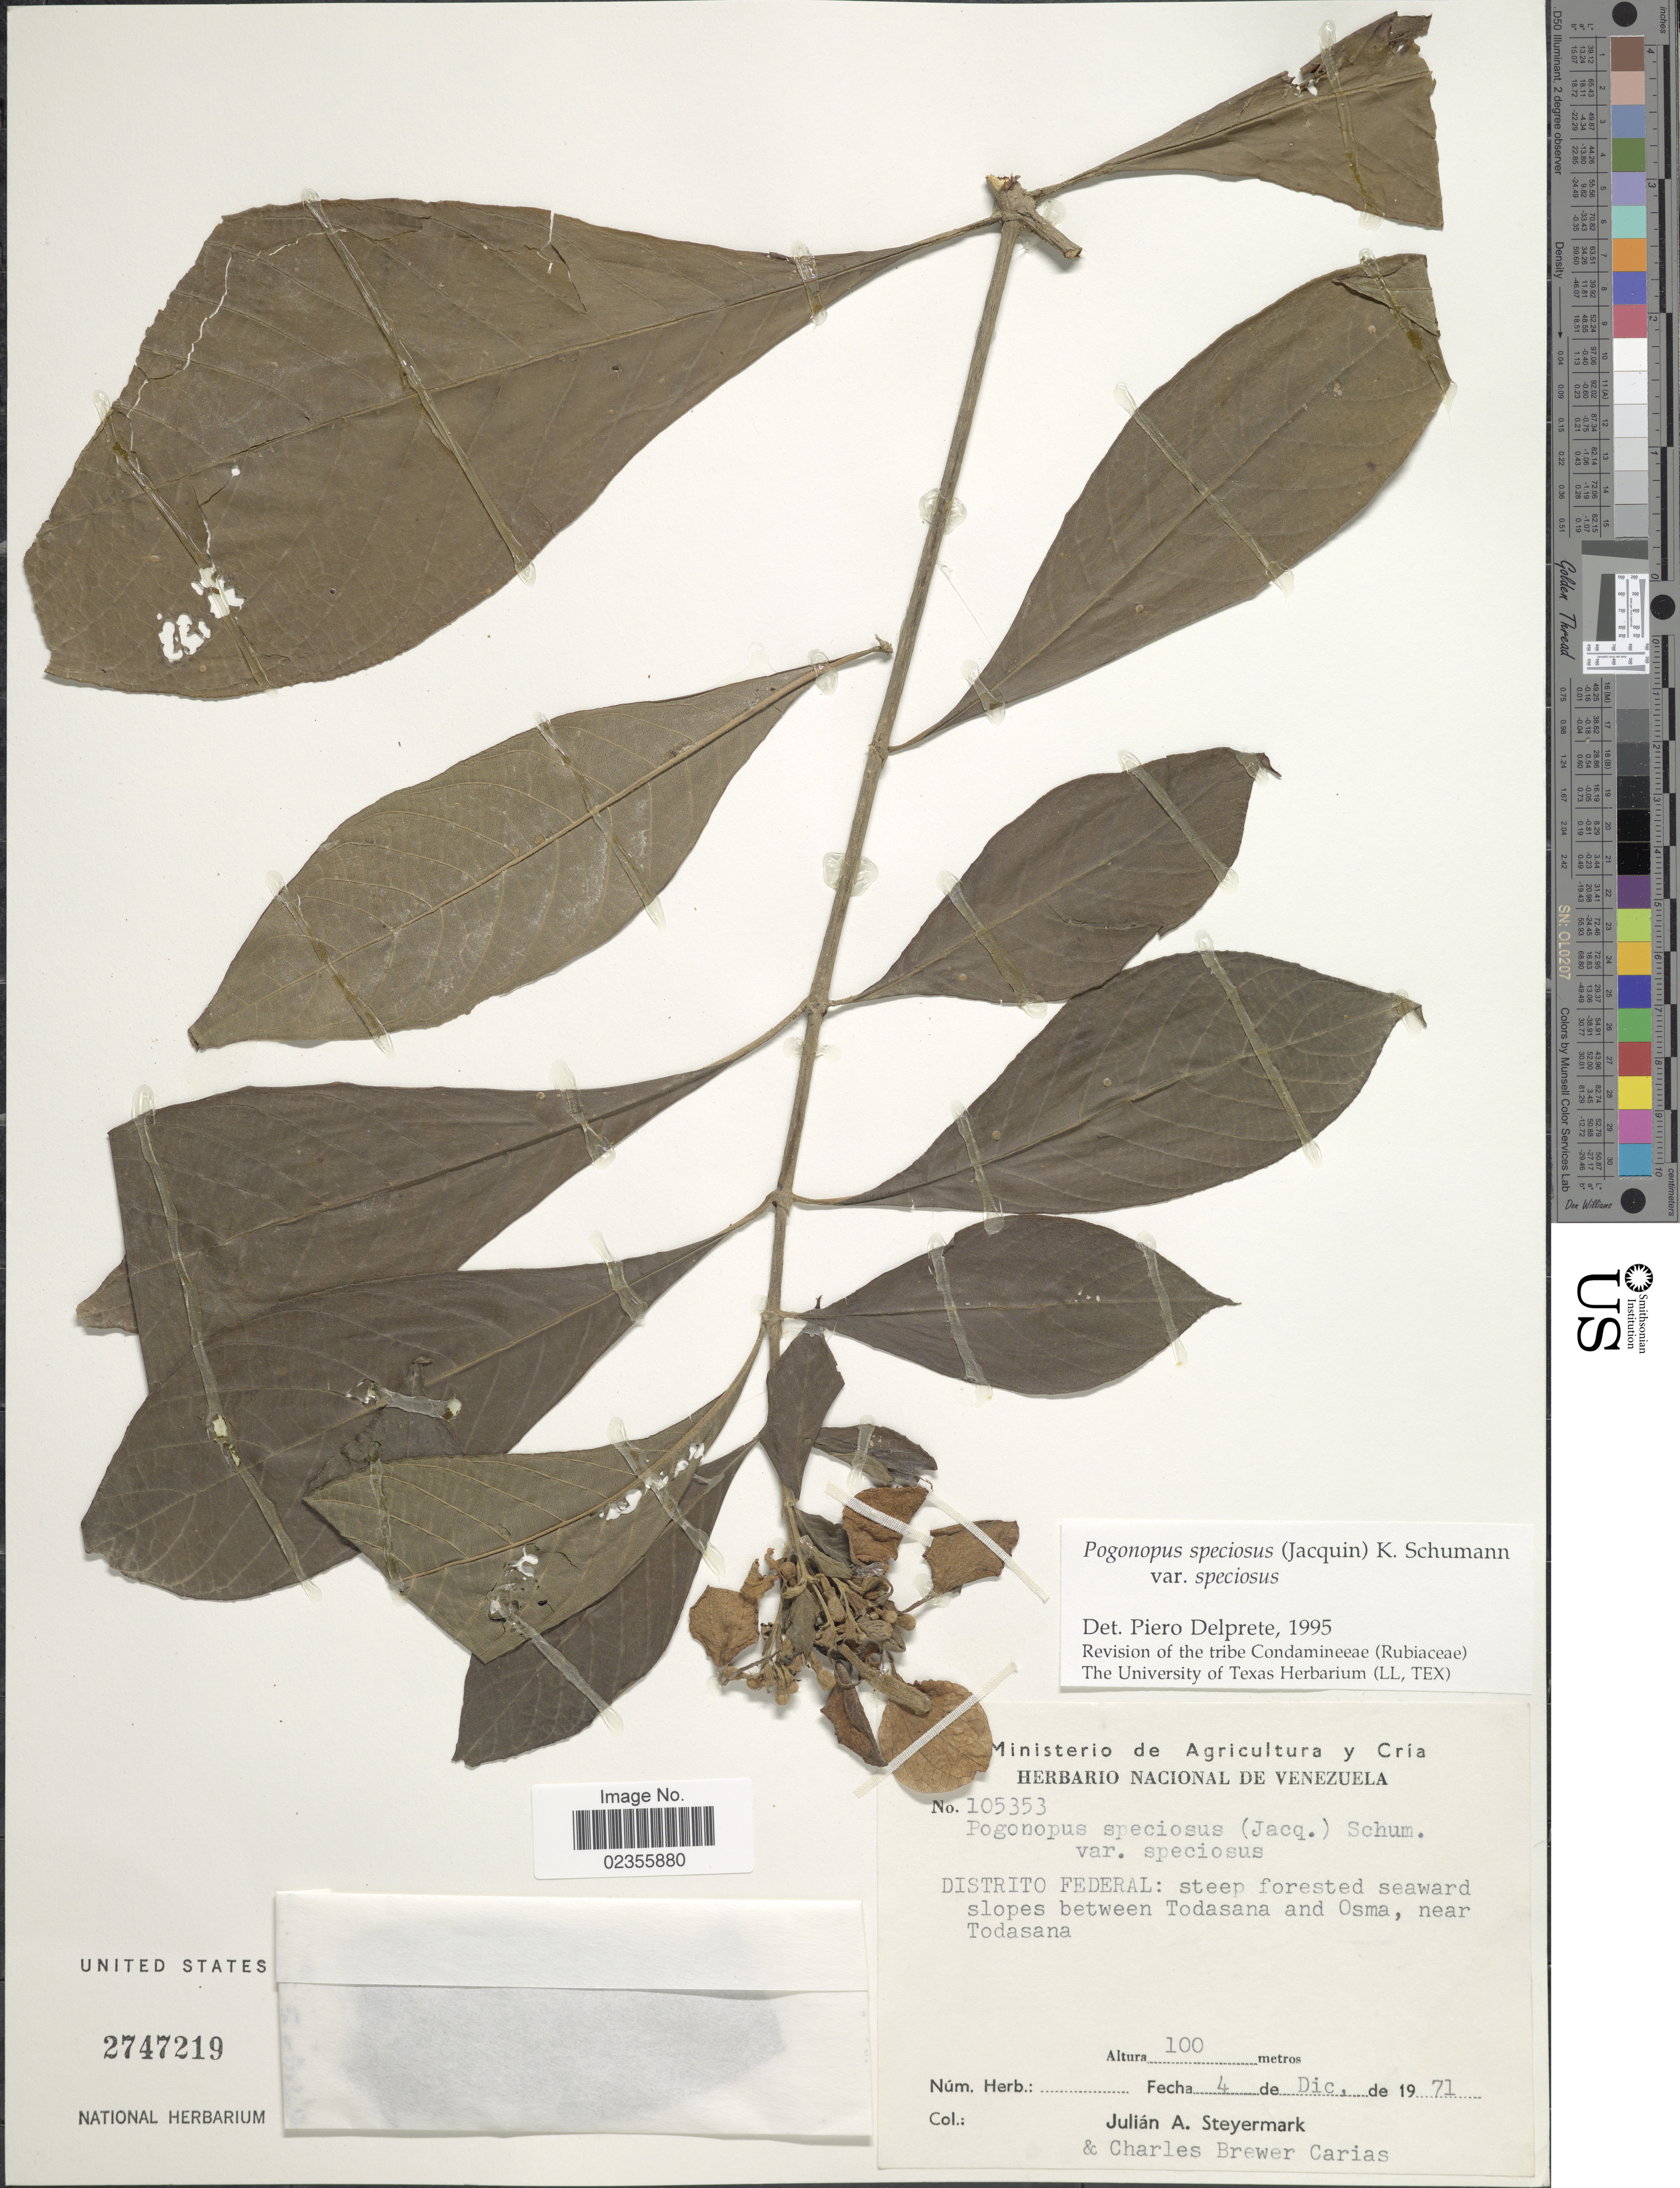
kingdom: Plantae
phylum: Tracheophyta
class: Magnoliopsida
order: Gentianales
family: Rubiaceae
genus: Pogonopus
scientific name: Pogonopus speciosus var. speciosus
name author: (Jacq.) K. Schum.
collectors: J. Steyermark & C. Brewer-Carias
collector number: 105353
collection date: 1971-12-04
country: Venezuela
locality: Distrito Federal: steep forested seaward slopes between Todasana and Osma, near Todasana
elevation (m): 100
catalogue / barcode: US 2747219